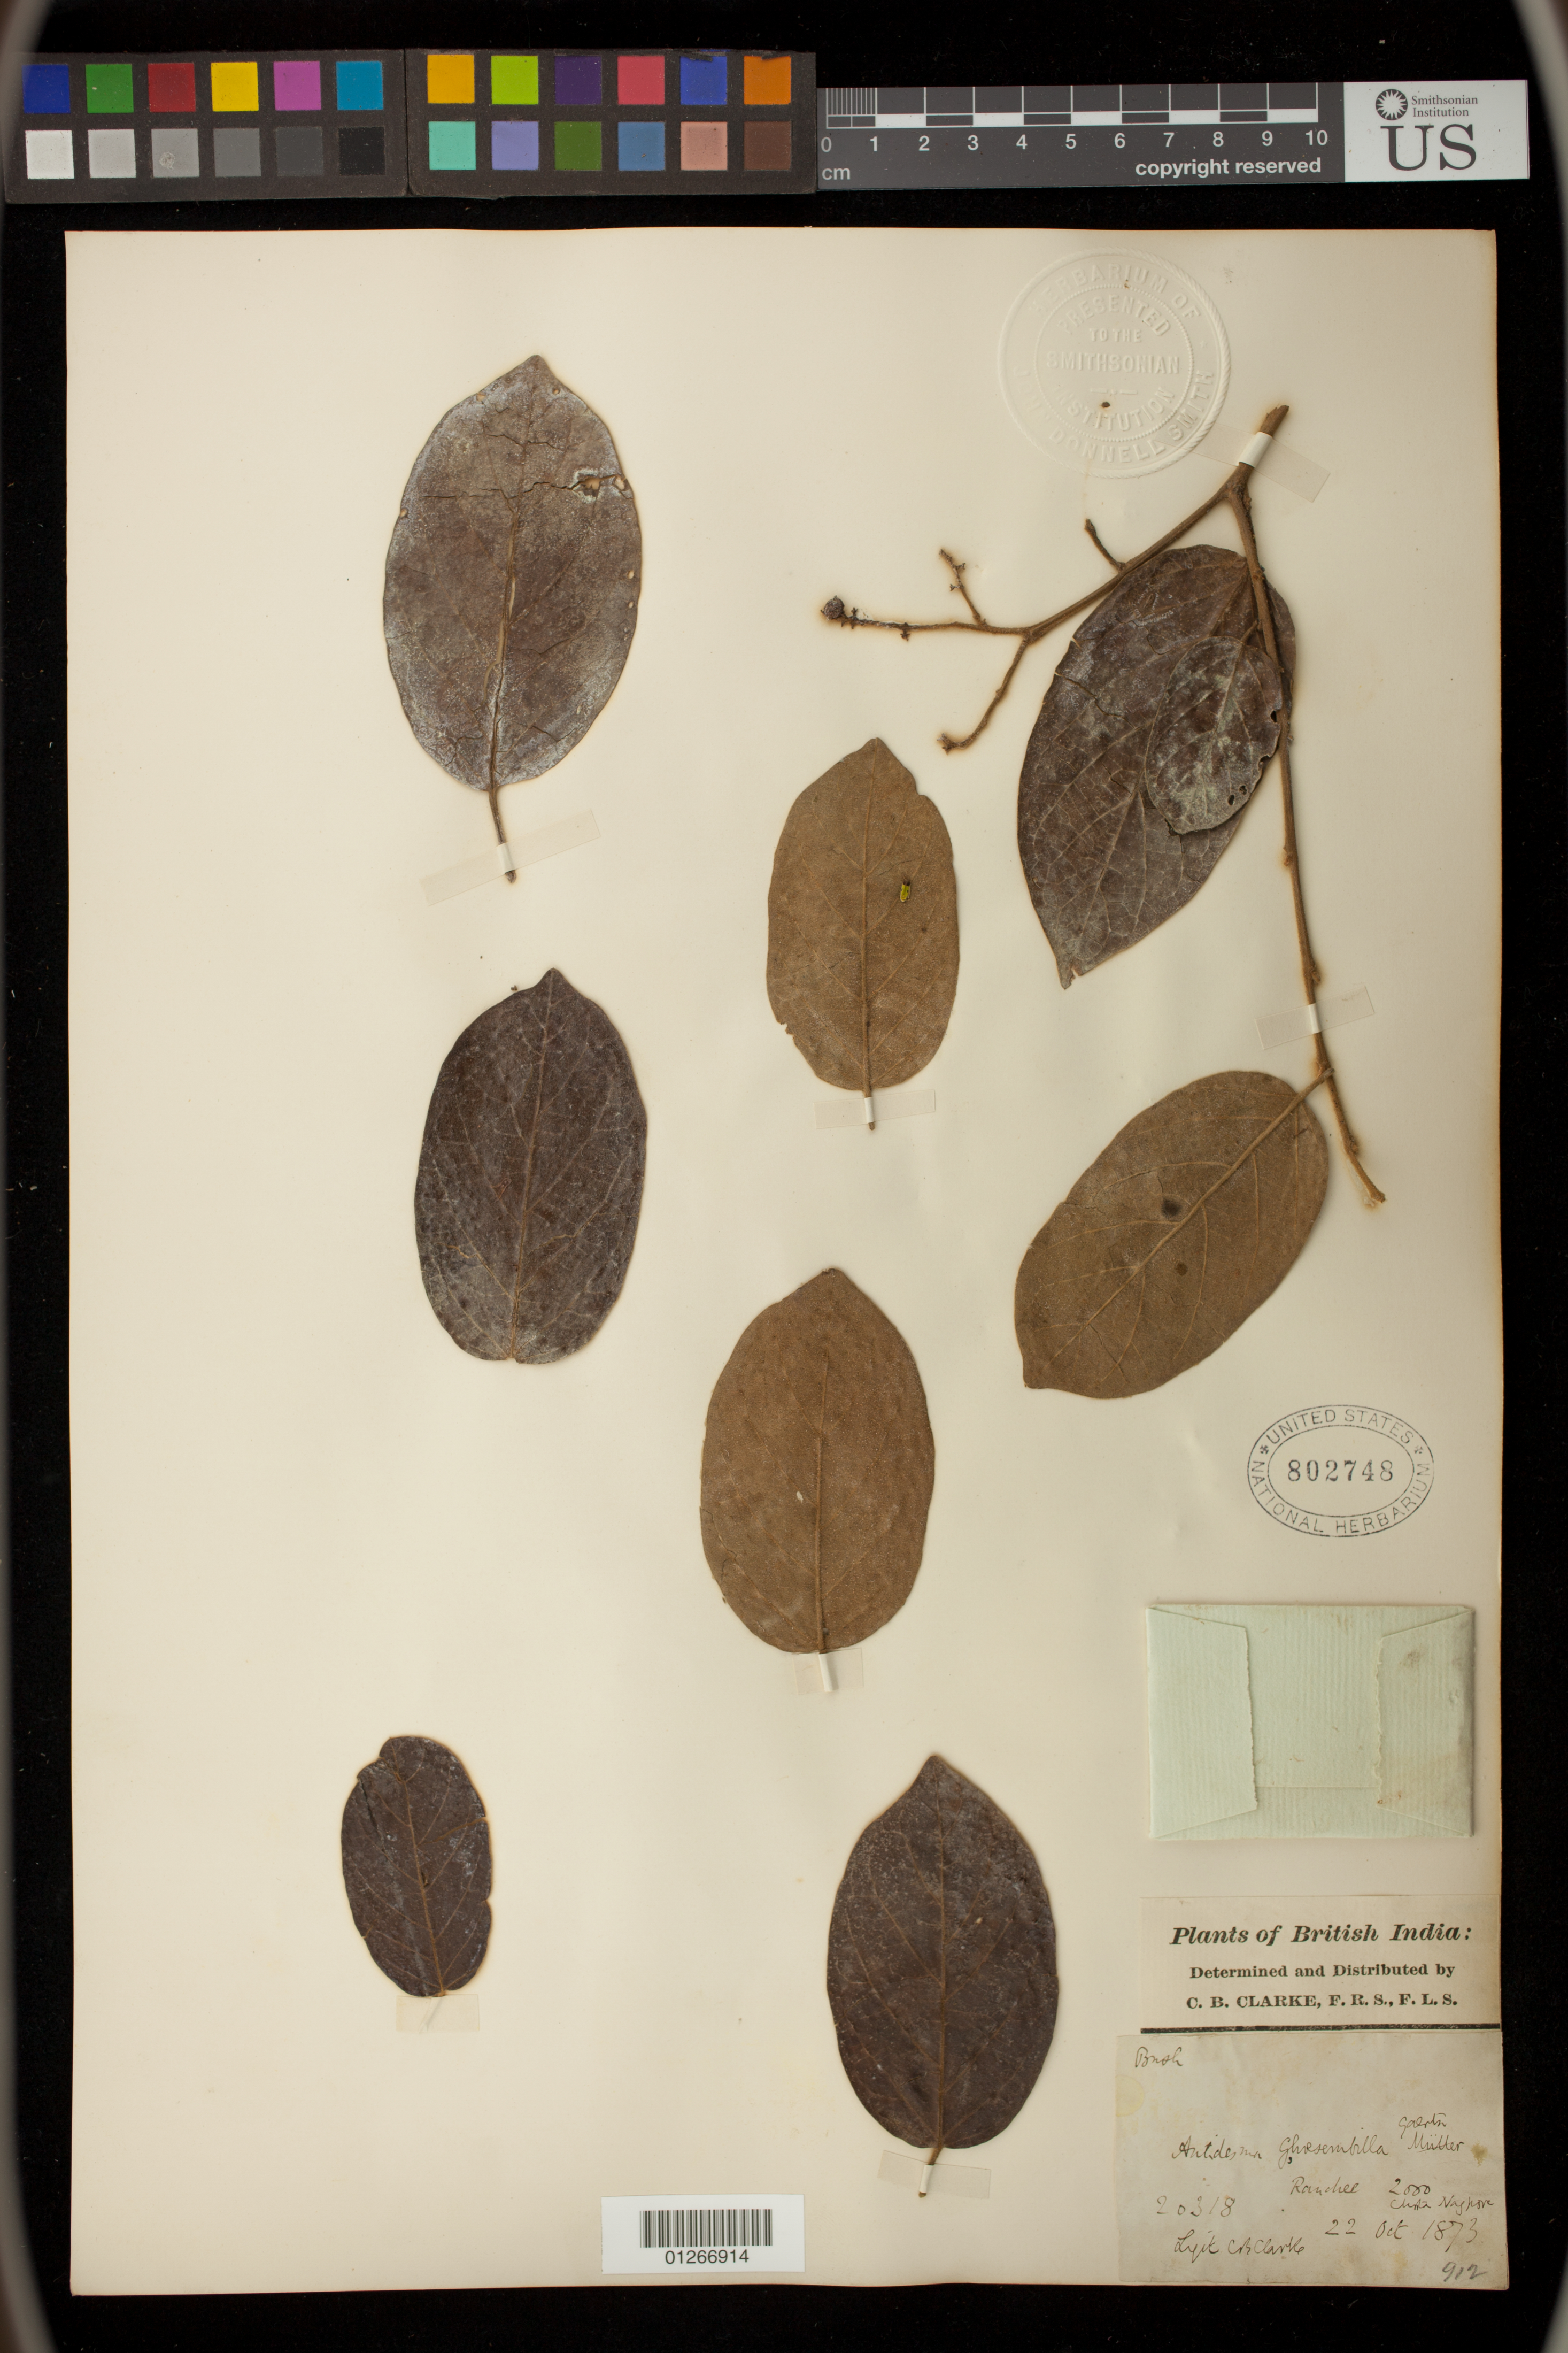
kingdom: Plantae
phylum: Tracheophyta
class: Magnoliopsida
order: Malpighiales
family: Phyllanthaceae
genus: Antidesma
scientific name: Antidesma ghaesembilla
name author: Gaertn.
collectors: C. B. Clarke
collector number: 20318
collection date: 1873-10-22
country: India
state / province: Maharashtra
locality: Nagpore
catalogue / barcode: US 802748